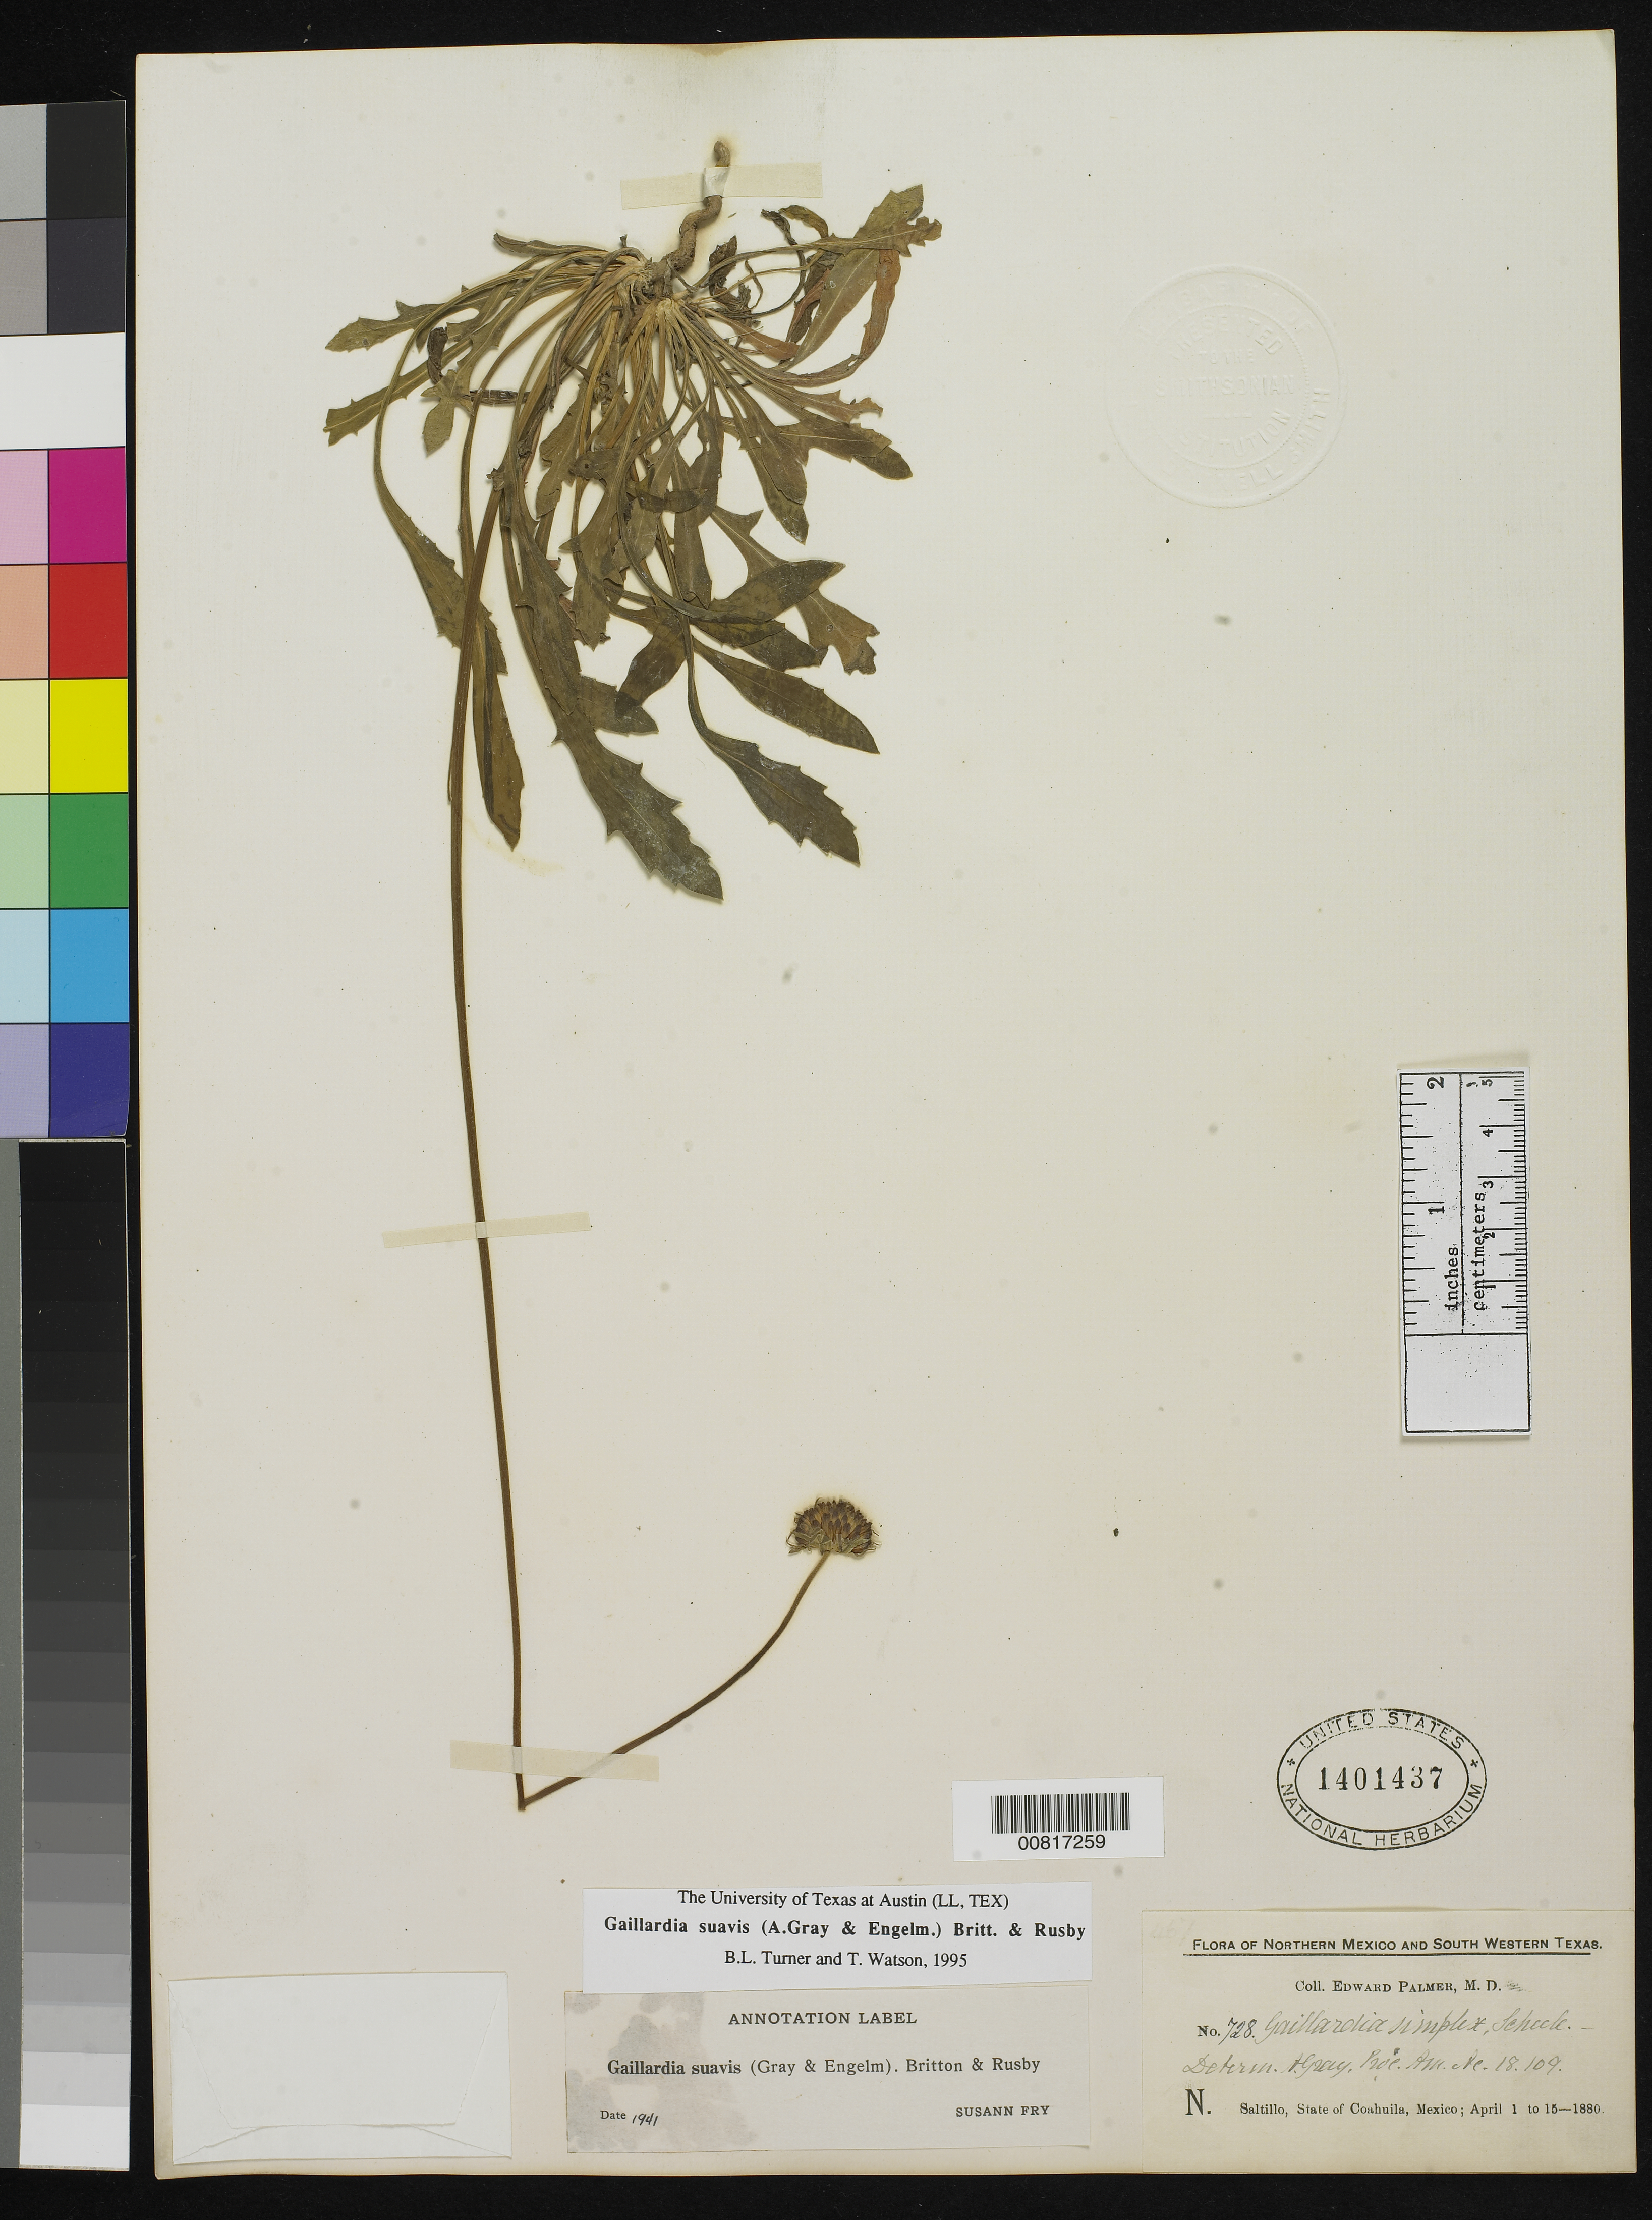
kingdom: Plantae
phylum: Tracheophyta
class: Magnoliopsida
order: Asterales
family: Asteraceae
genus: Gaillardia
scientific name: Gaillardia suavis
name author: (A. Gray & Engelm.) Britton & Rusby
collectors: E. Palmer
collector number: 728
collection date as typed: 01 Apr 1880 to 15 Apr 1880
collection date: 1880-04-01/1880-04-15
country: Mexico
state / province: Coahuila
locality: Saltillo, State of Coahuila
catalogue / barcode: US 1401437